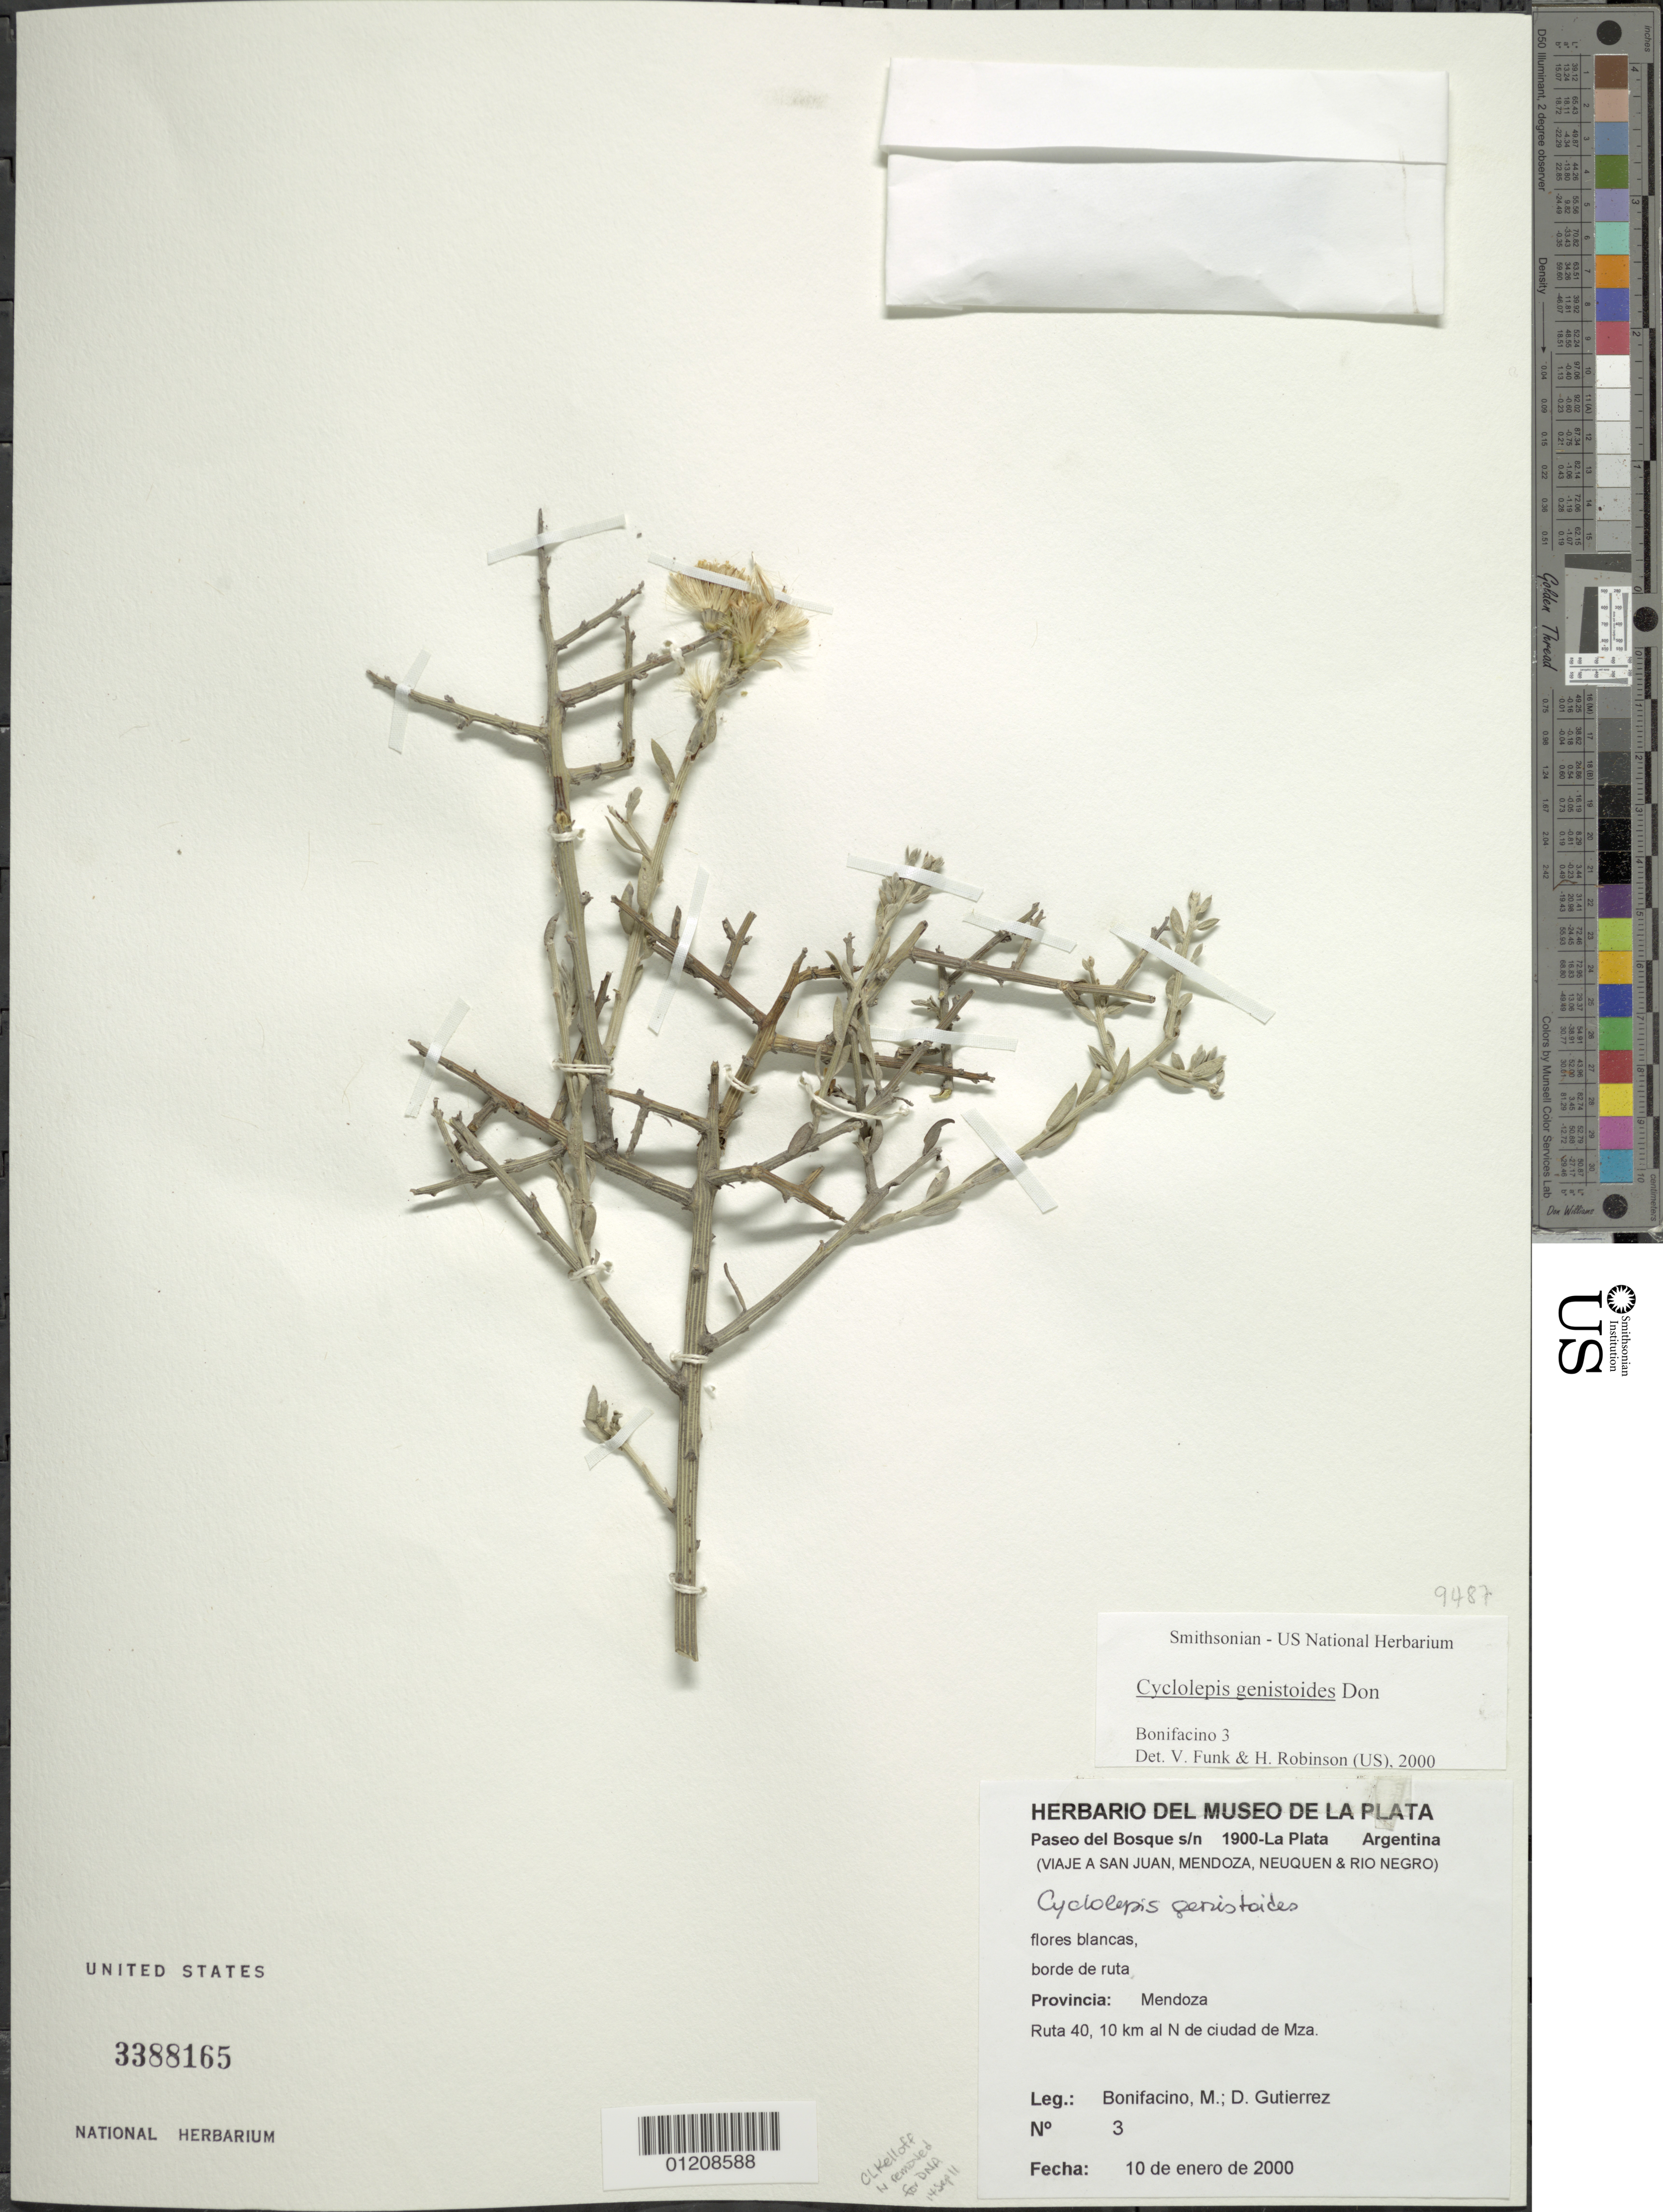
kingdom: Plantae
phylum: Tracheophyta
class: Magnoliopsida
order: Asterales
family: Asteraceae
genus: Cyclolepis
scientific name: Cyclolepis genistoides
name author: Gill. ex D. Don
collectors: M. Bonifacino & D. Gutierrez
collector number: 0003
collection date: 2000-01-10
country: Argentina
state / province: Mendoza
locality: Ruta 40, 10 km al N de ciudad de Mza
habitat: Borde de ruta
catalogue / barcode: US 3388165